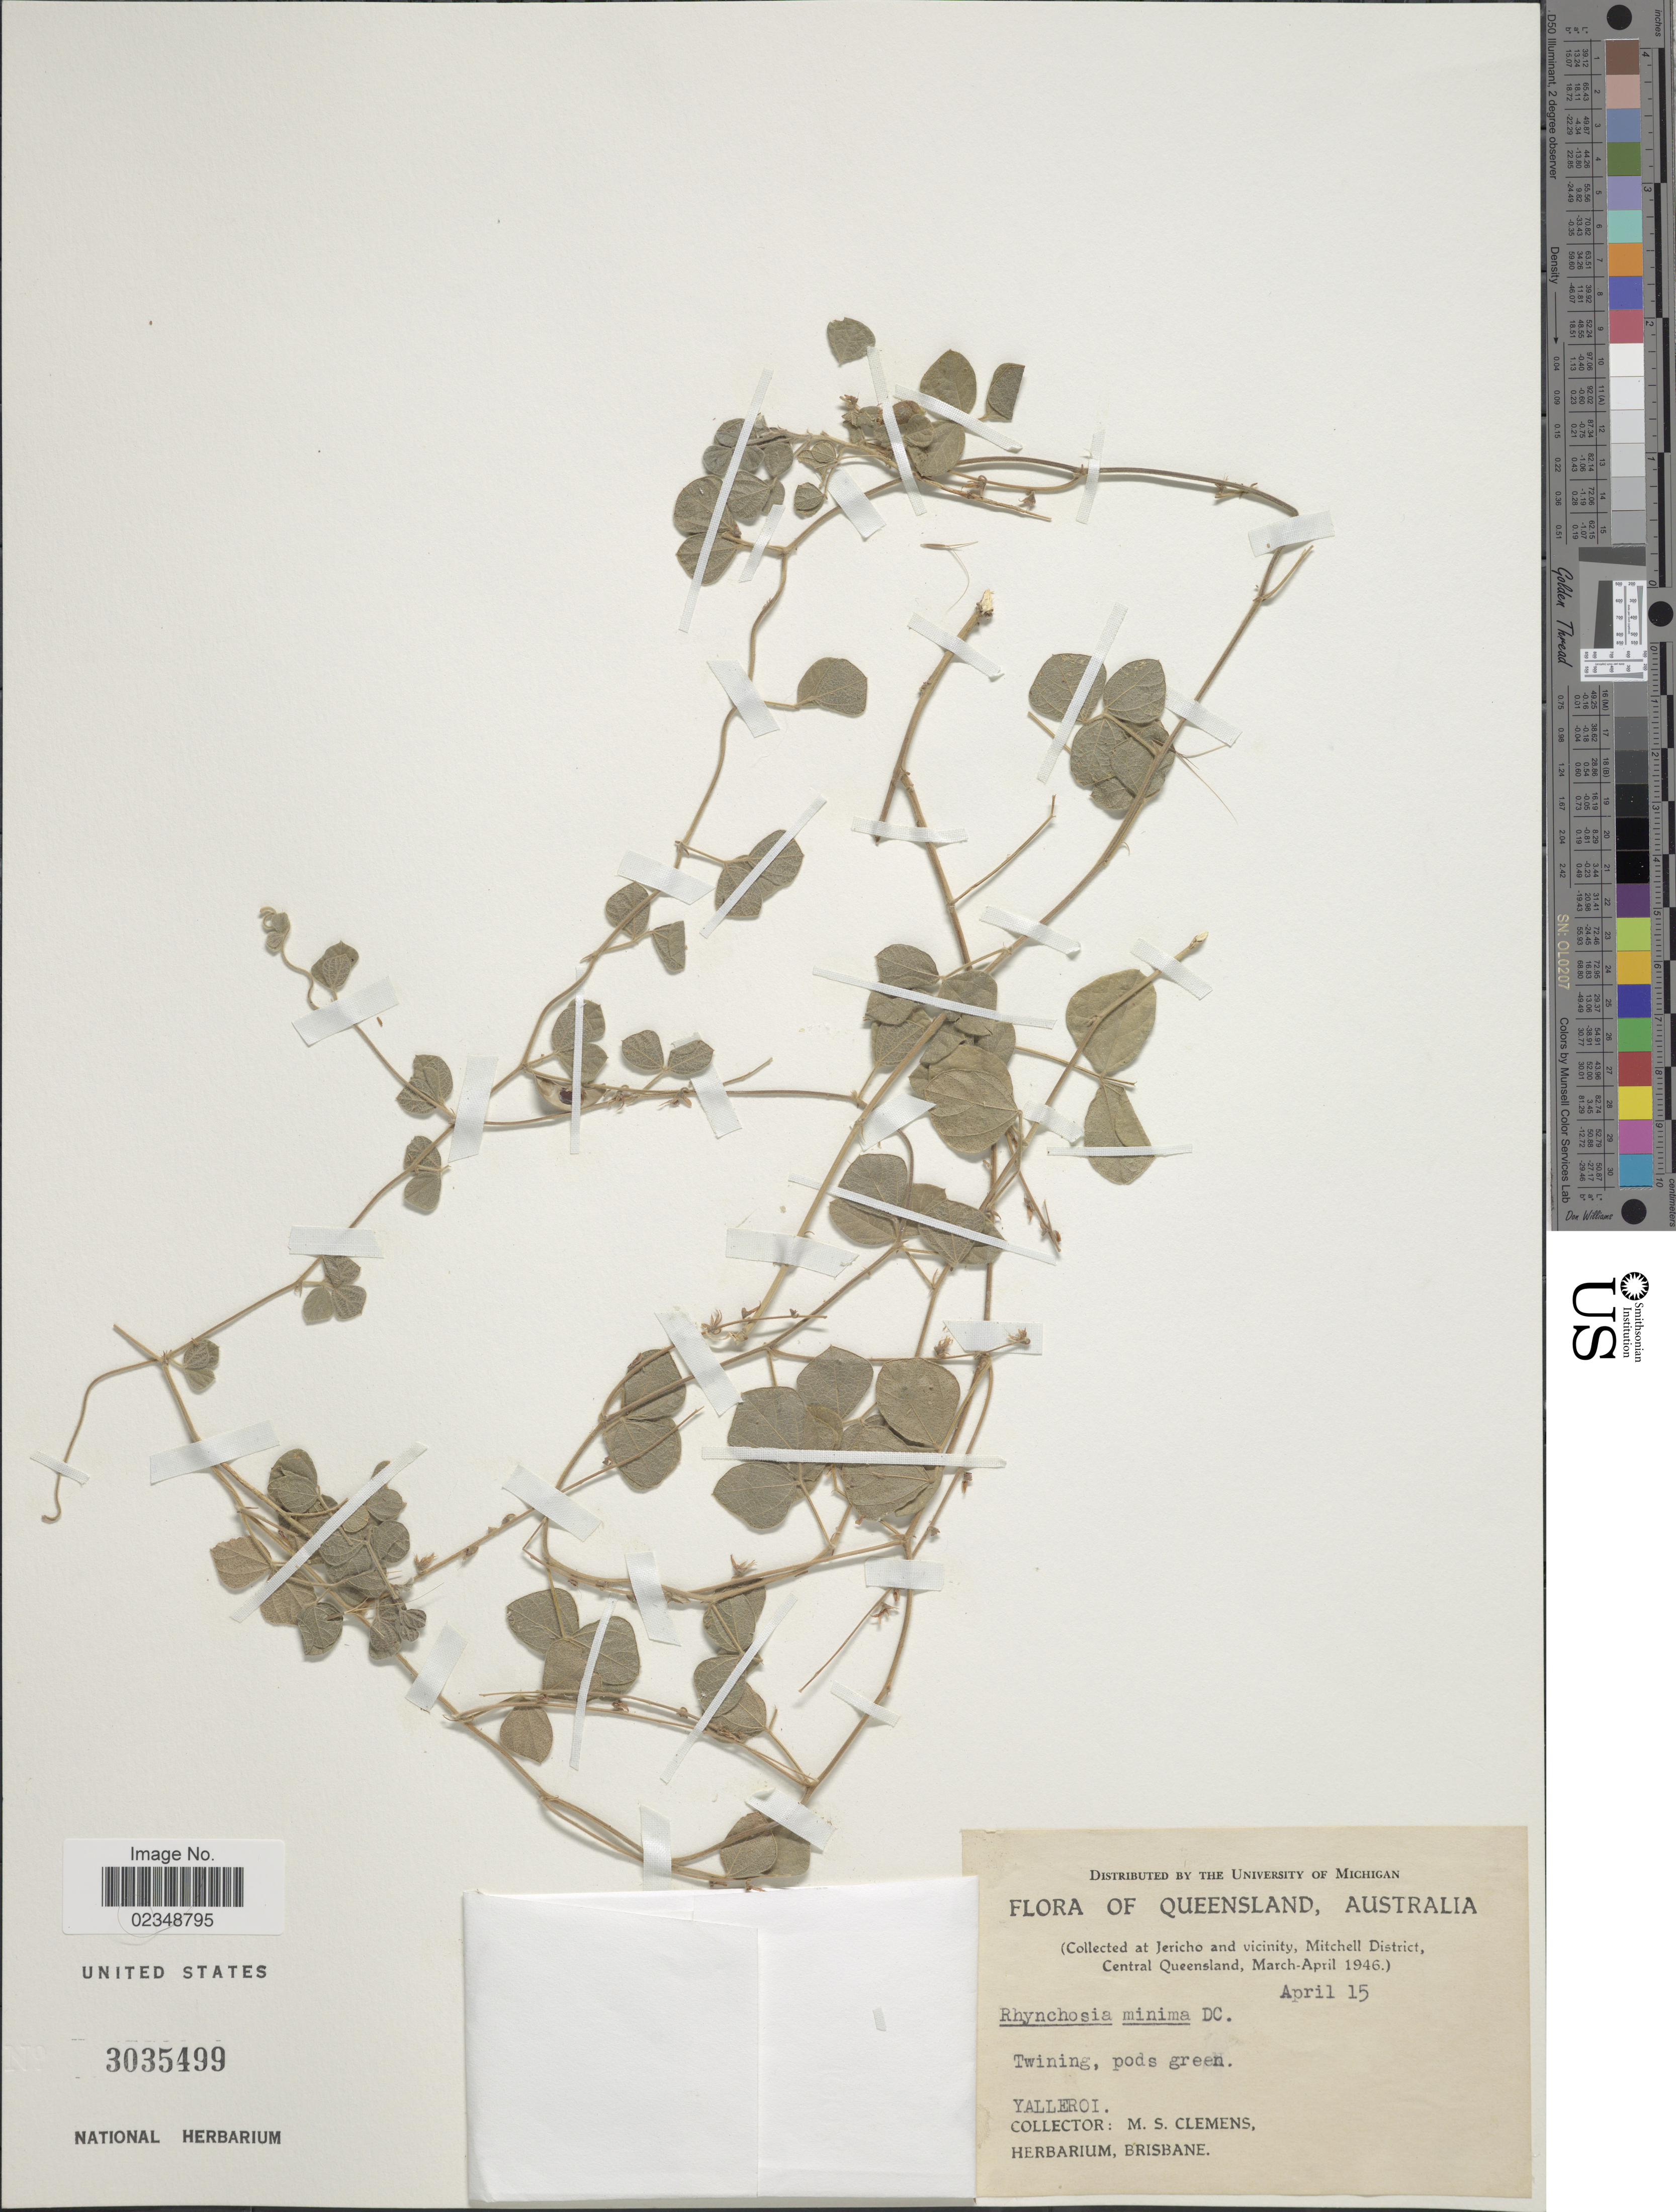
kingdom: Plantae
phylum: Tracheophyta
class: Magnoliopsida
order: Fabales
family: Fabaceae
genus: Rhynchosia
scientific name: Rhynchosia minima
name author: (L.) DC.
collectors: M. S. Clemens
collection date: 1946-04-15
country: Australia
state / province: Queensland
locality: Collected at Jericho and vicinity, Mitchell District, Central Queensland). Yalleroi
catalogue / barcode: US 3035499